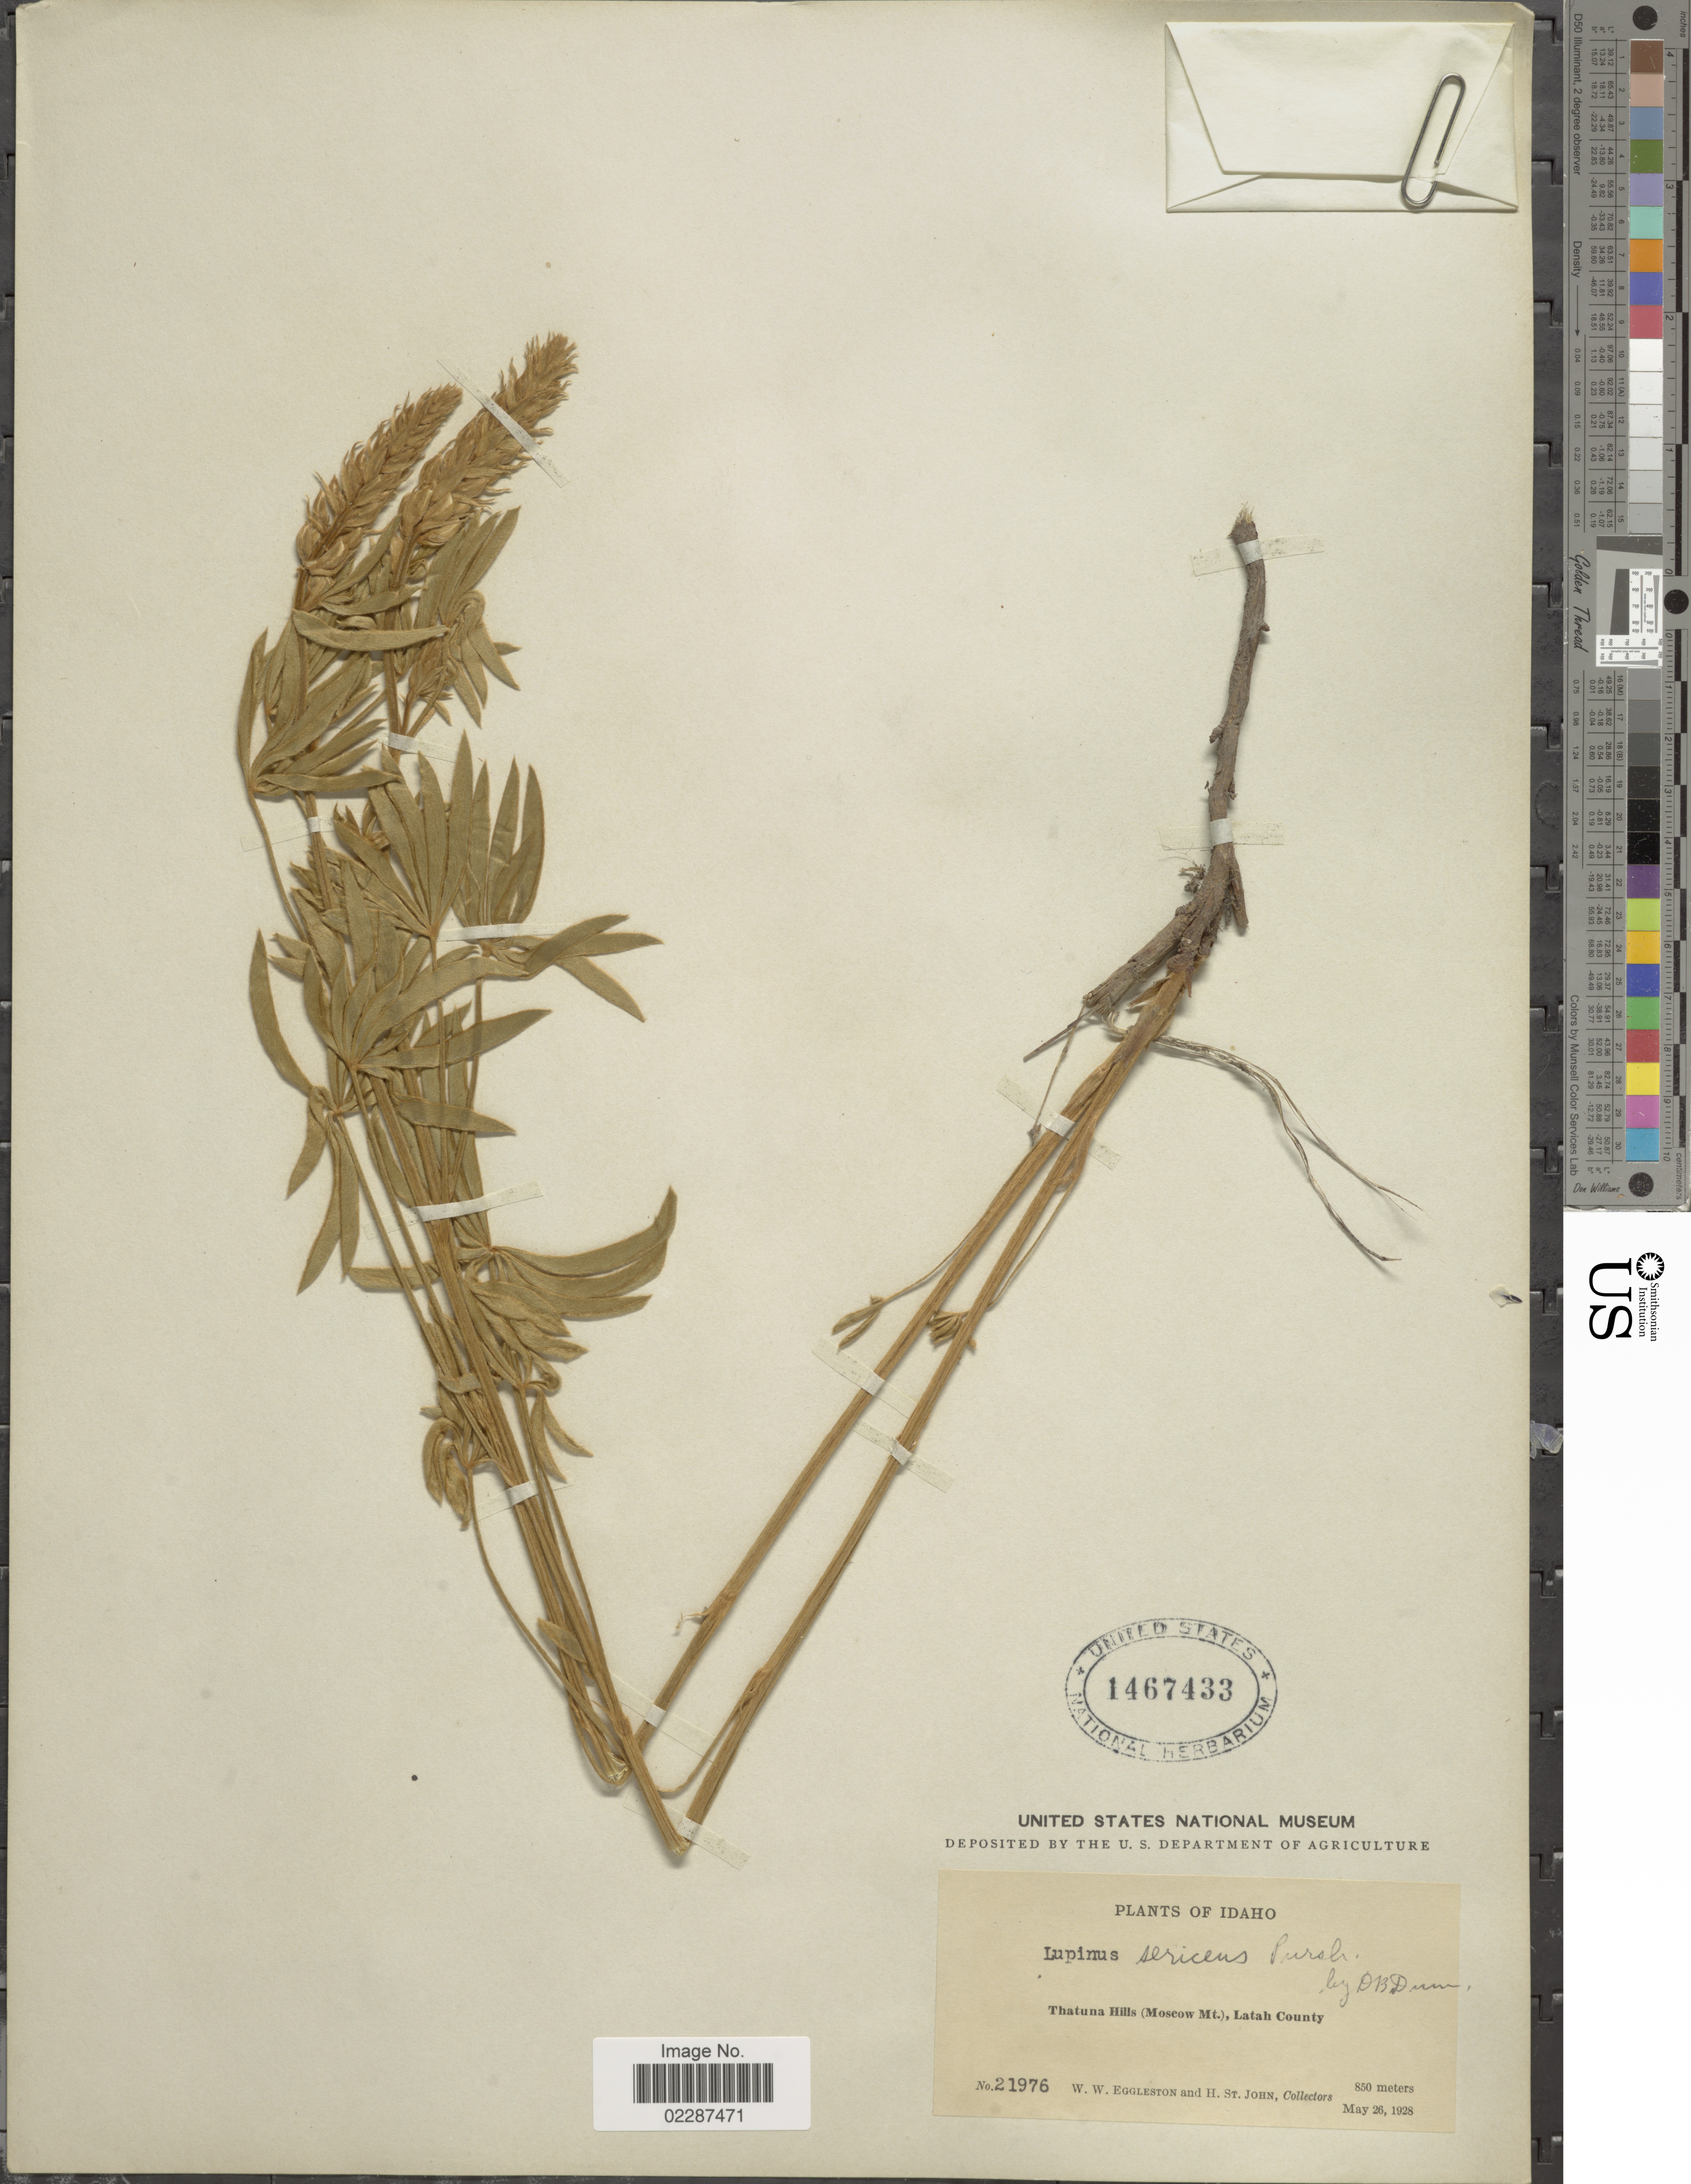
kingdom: Plantae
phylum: Tracheophyta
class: Magnoliopsida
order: Fabales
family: Fabaceae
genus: Lupinus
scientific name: Lupinus sericeus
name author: Pursh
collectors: W. W. Eggleston & H. St. John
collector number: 21976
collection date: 1928-05-26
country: United States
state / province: Idaho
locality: Thatuna Hills (Moscow Mt.) Latah County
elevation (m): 850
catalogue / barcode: US 1467433